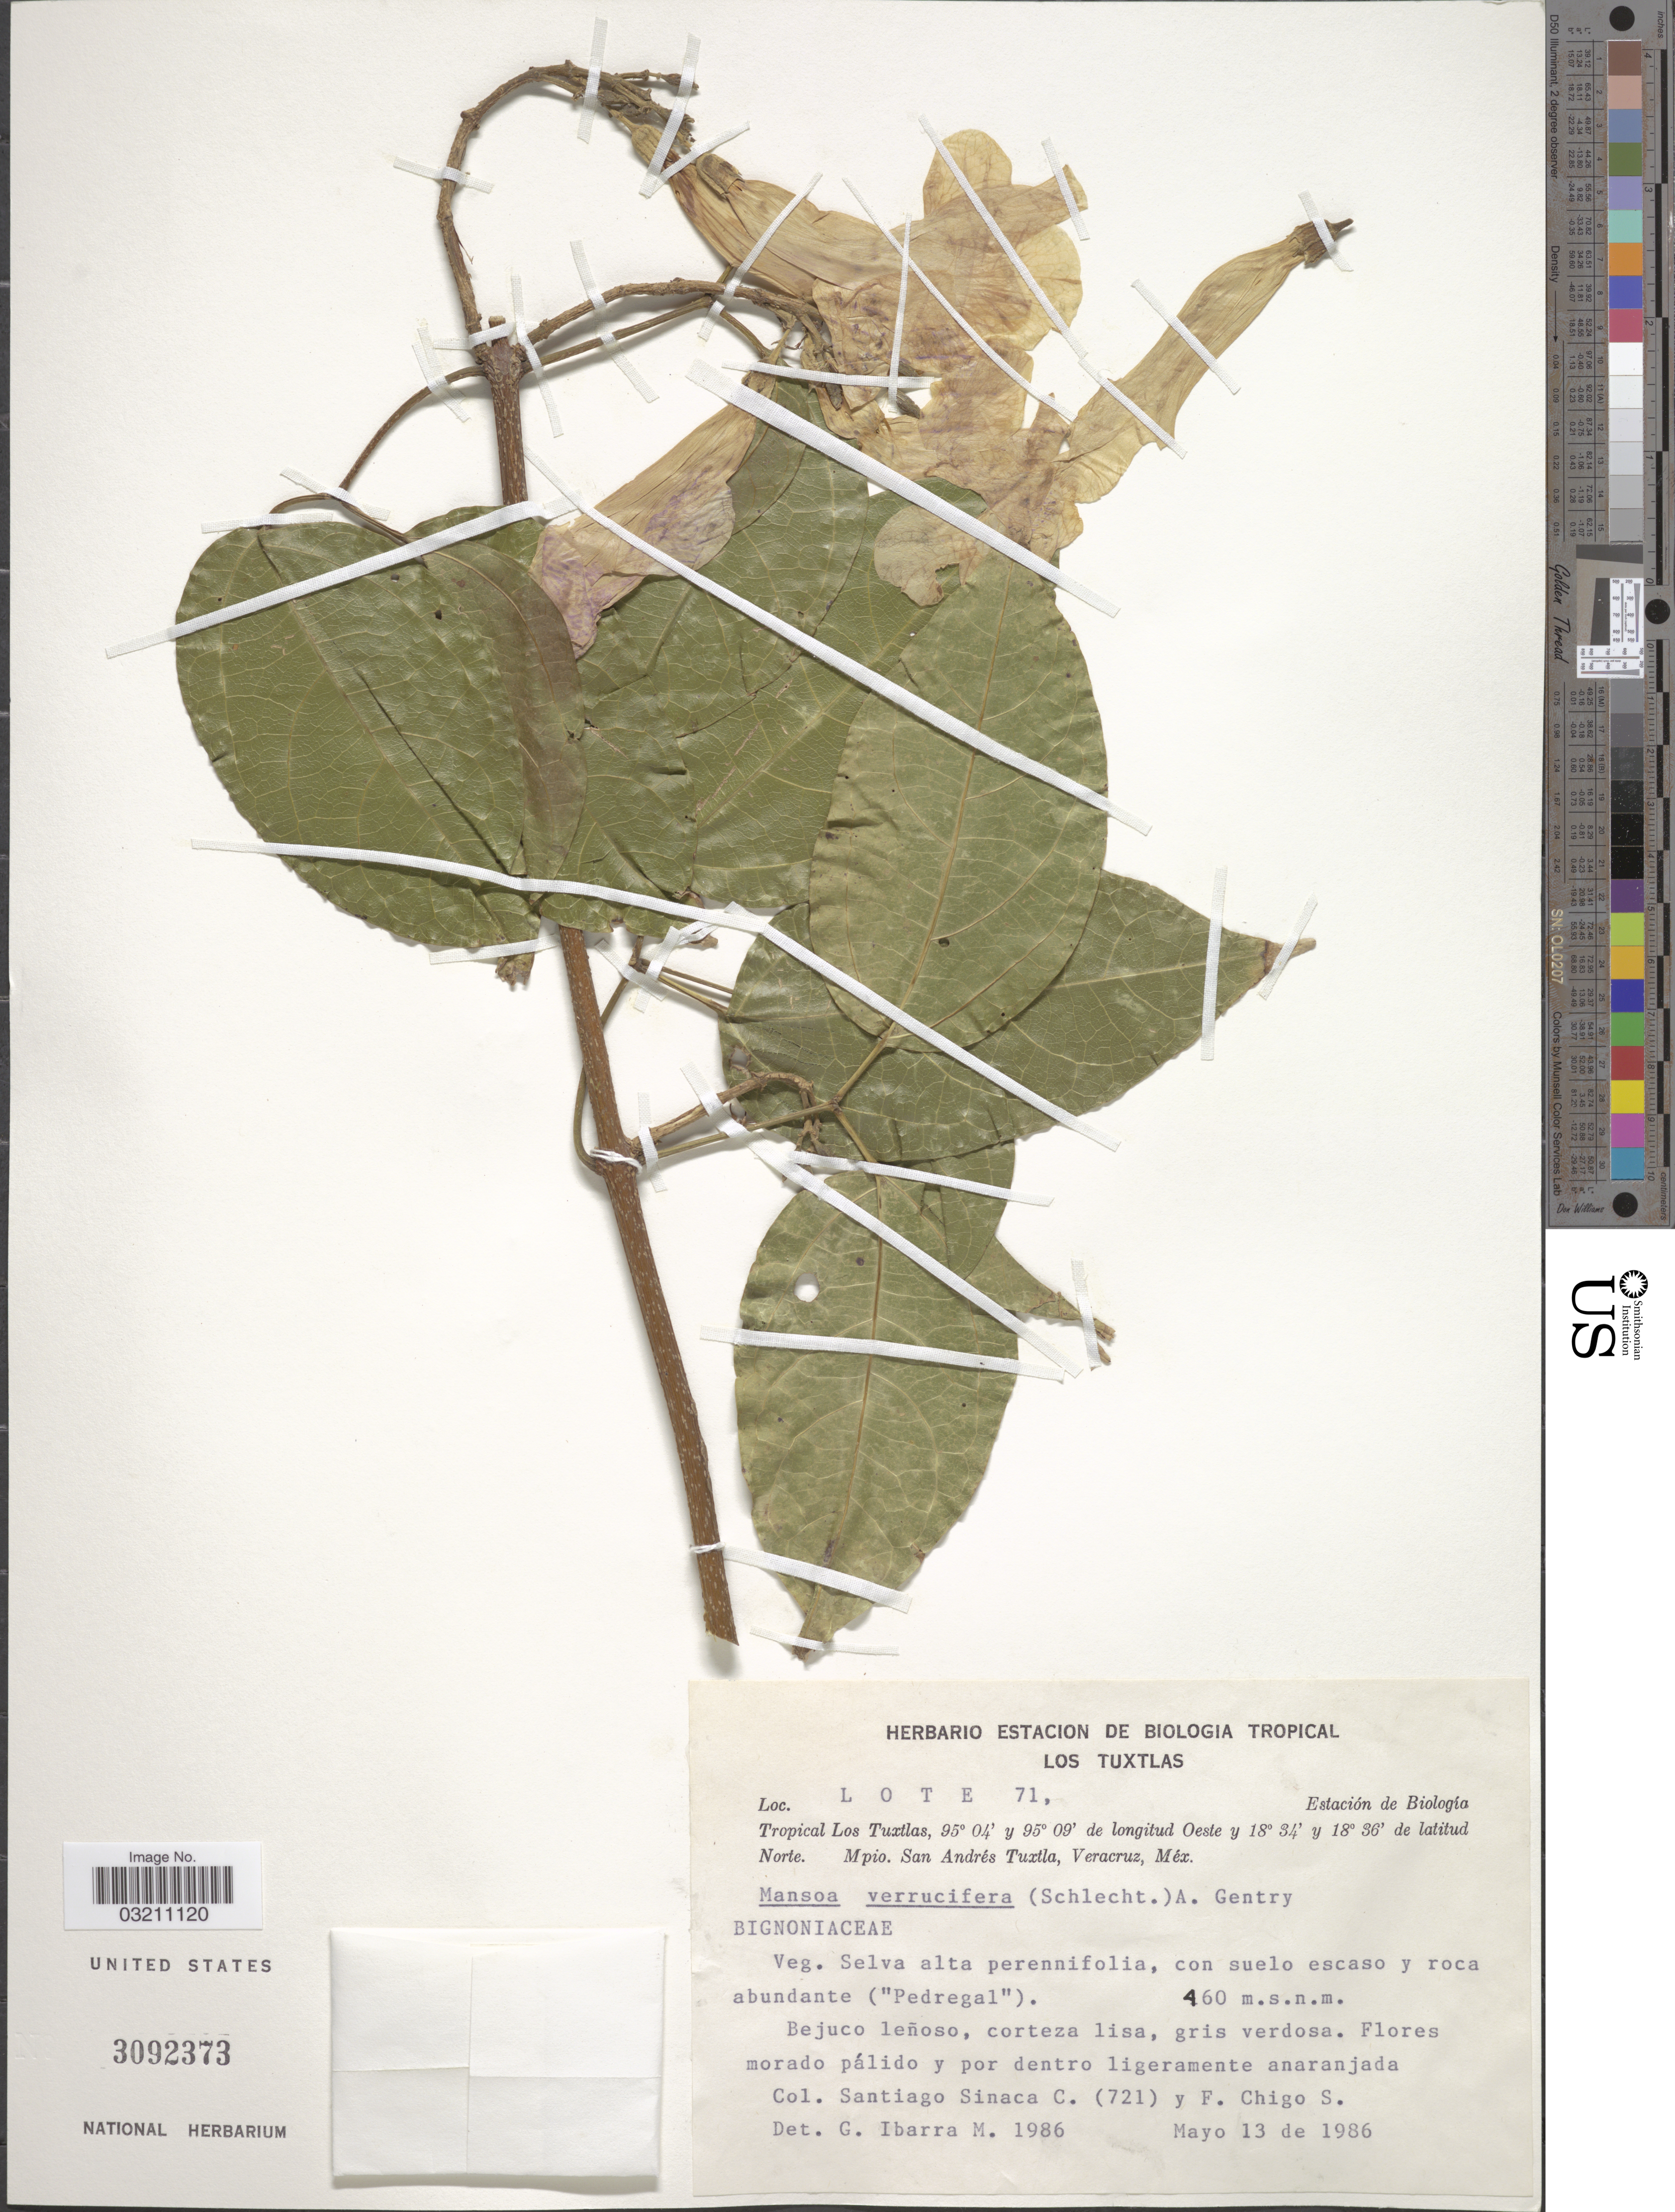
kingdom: Plantae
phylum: Tracheophyta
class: Magnoliopsida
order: Lamiales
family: Bignoniaceae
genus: Mansoa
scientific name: Mansoa verrucifera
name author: (Schltdl.) A.H. Gentry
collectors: S. Sinaca-Colin & F. Chigo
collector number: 721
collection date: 1986-05-13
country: Mexico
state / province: Veracruz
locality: Tropical Los Tuxtlas. Mpio. San Andrés Tuxtla, Veracruz, Méx.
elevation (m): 460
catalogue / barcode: US 3092373